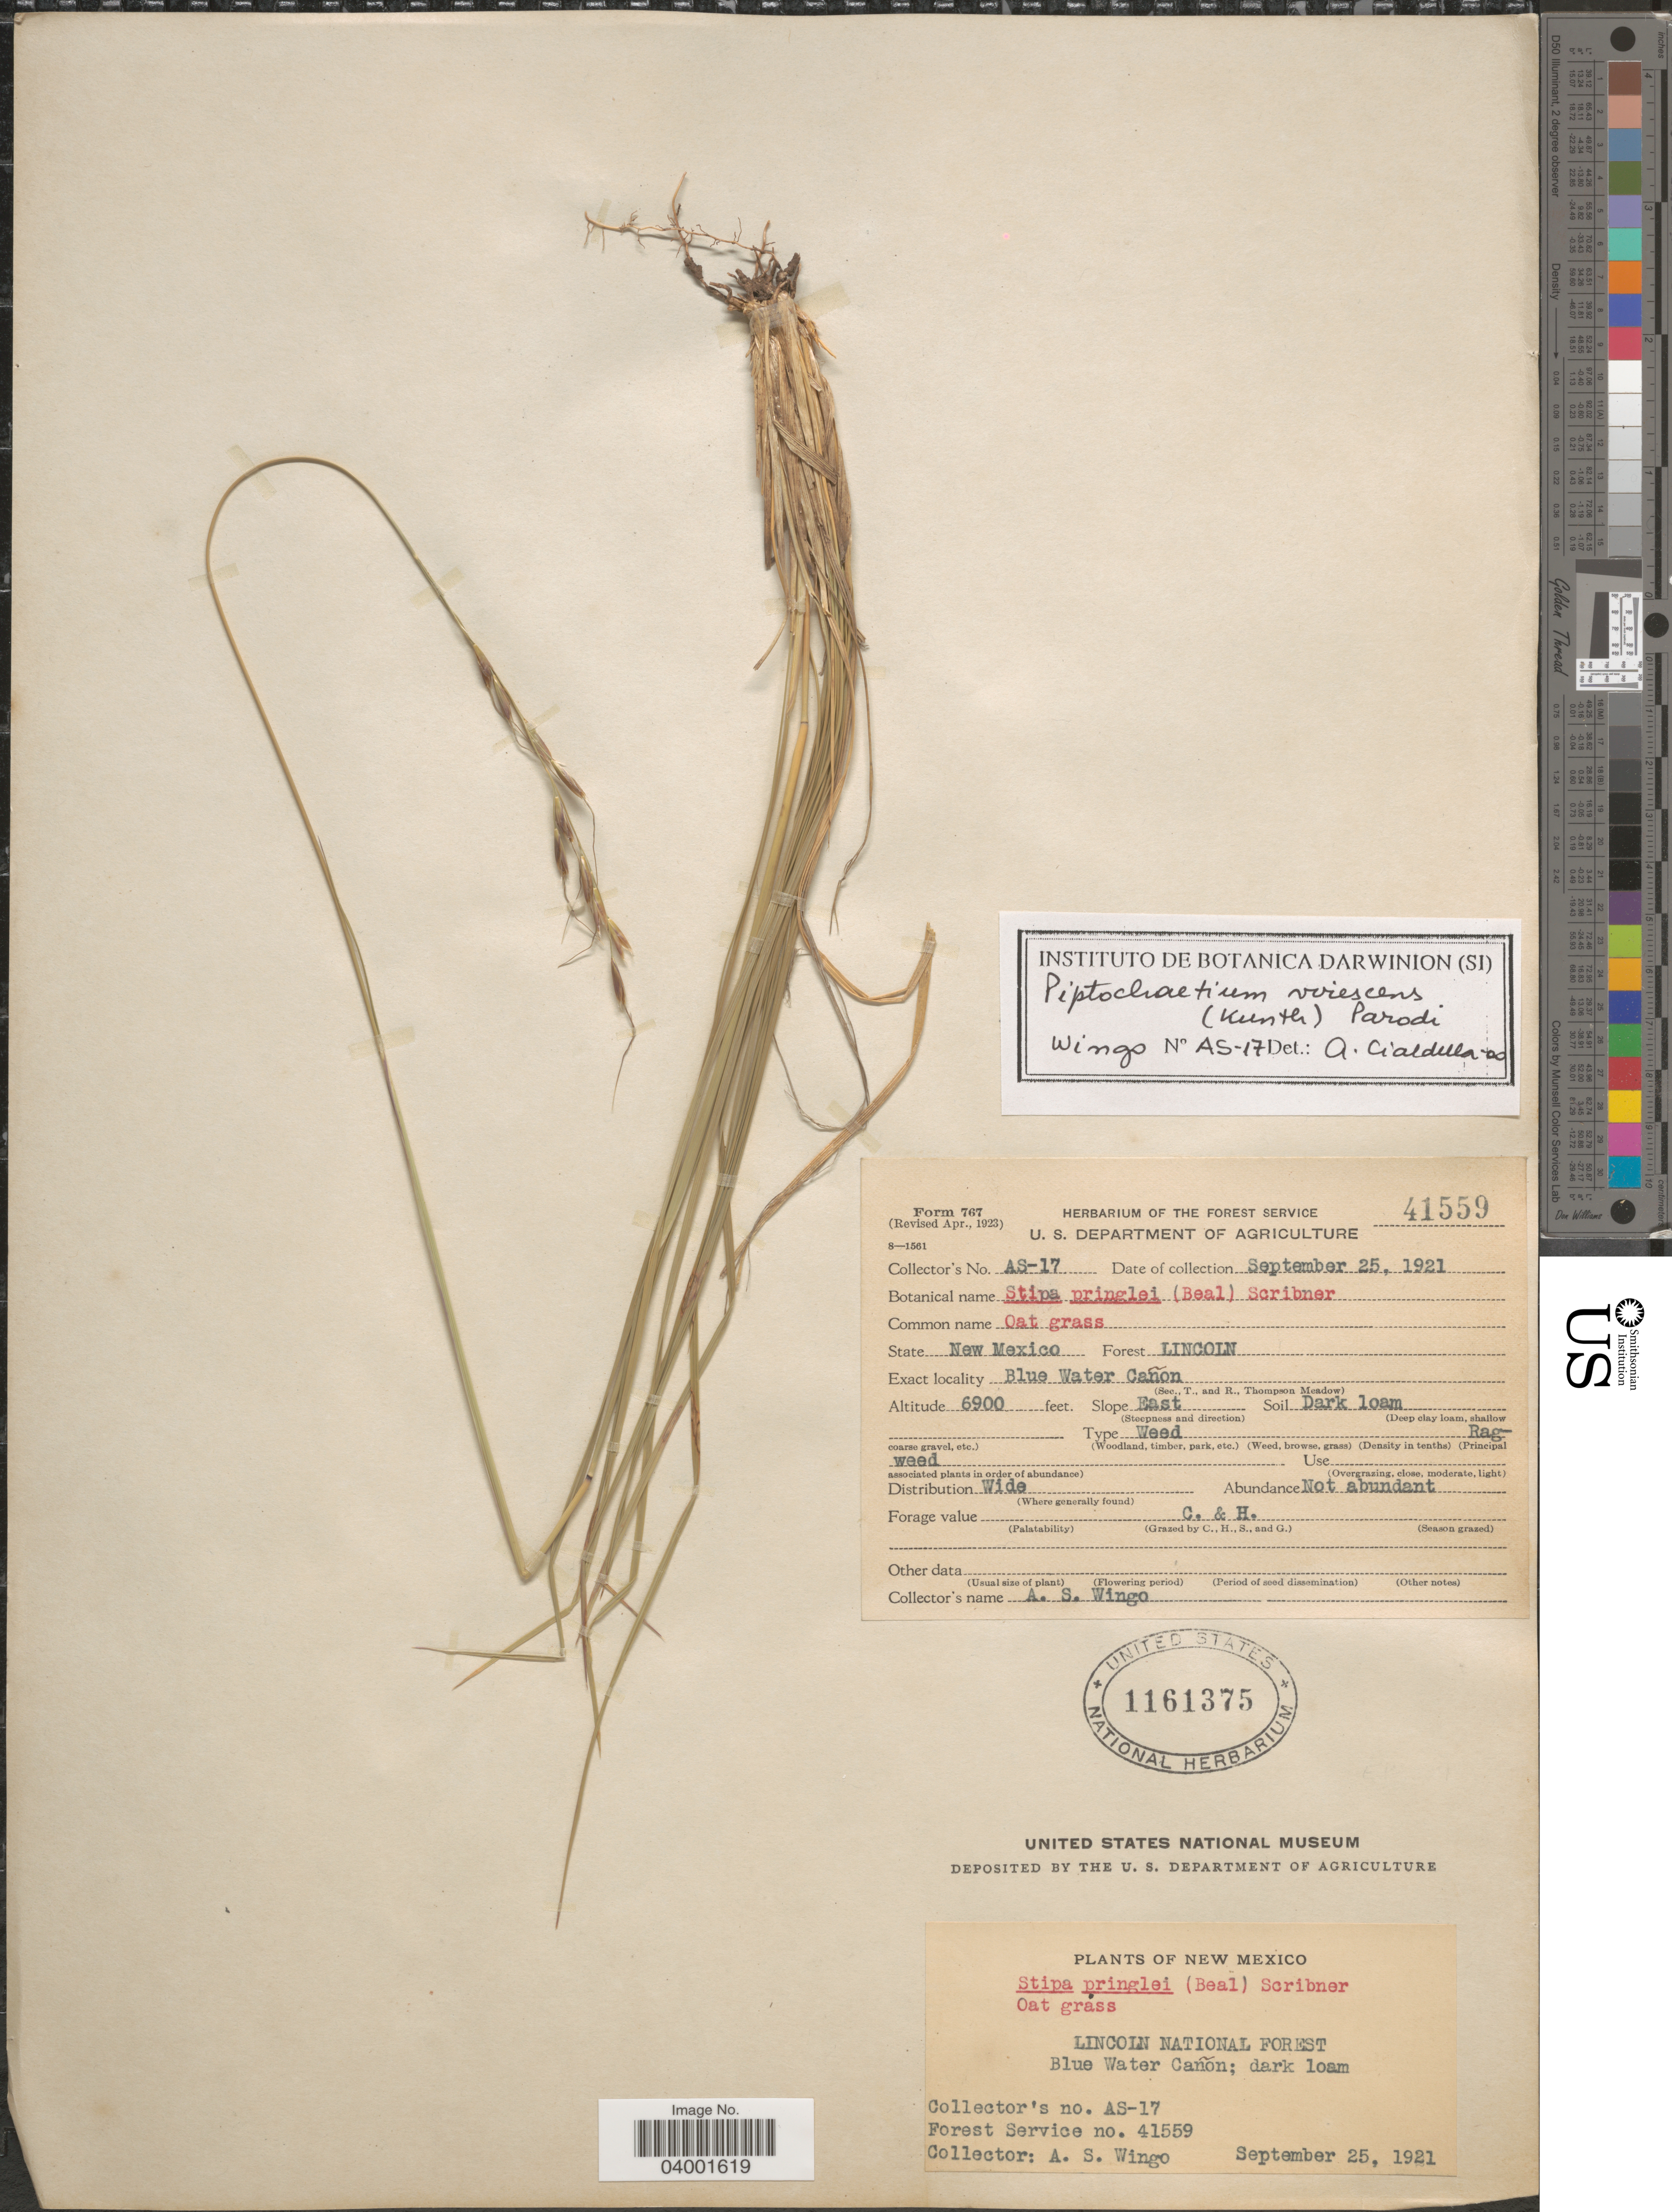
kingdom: Plantae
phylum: Tracheophyta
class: Liliopsida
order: Poales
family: Poaceae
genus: Piptochaetium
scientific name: Piptochaetium virescens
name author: (Kunth) Parodi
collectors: A. Wingo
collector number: AS-17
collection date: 1921-09-25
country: United States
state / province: New Mexico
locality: Lincoln National Forest. Blue Water Cañon. Slope East.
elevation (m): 2103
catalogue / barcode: US 1161375